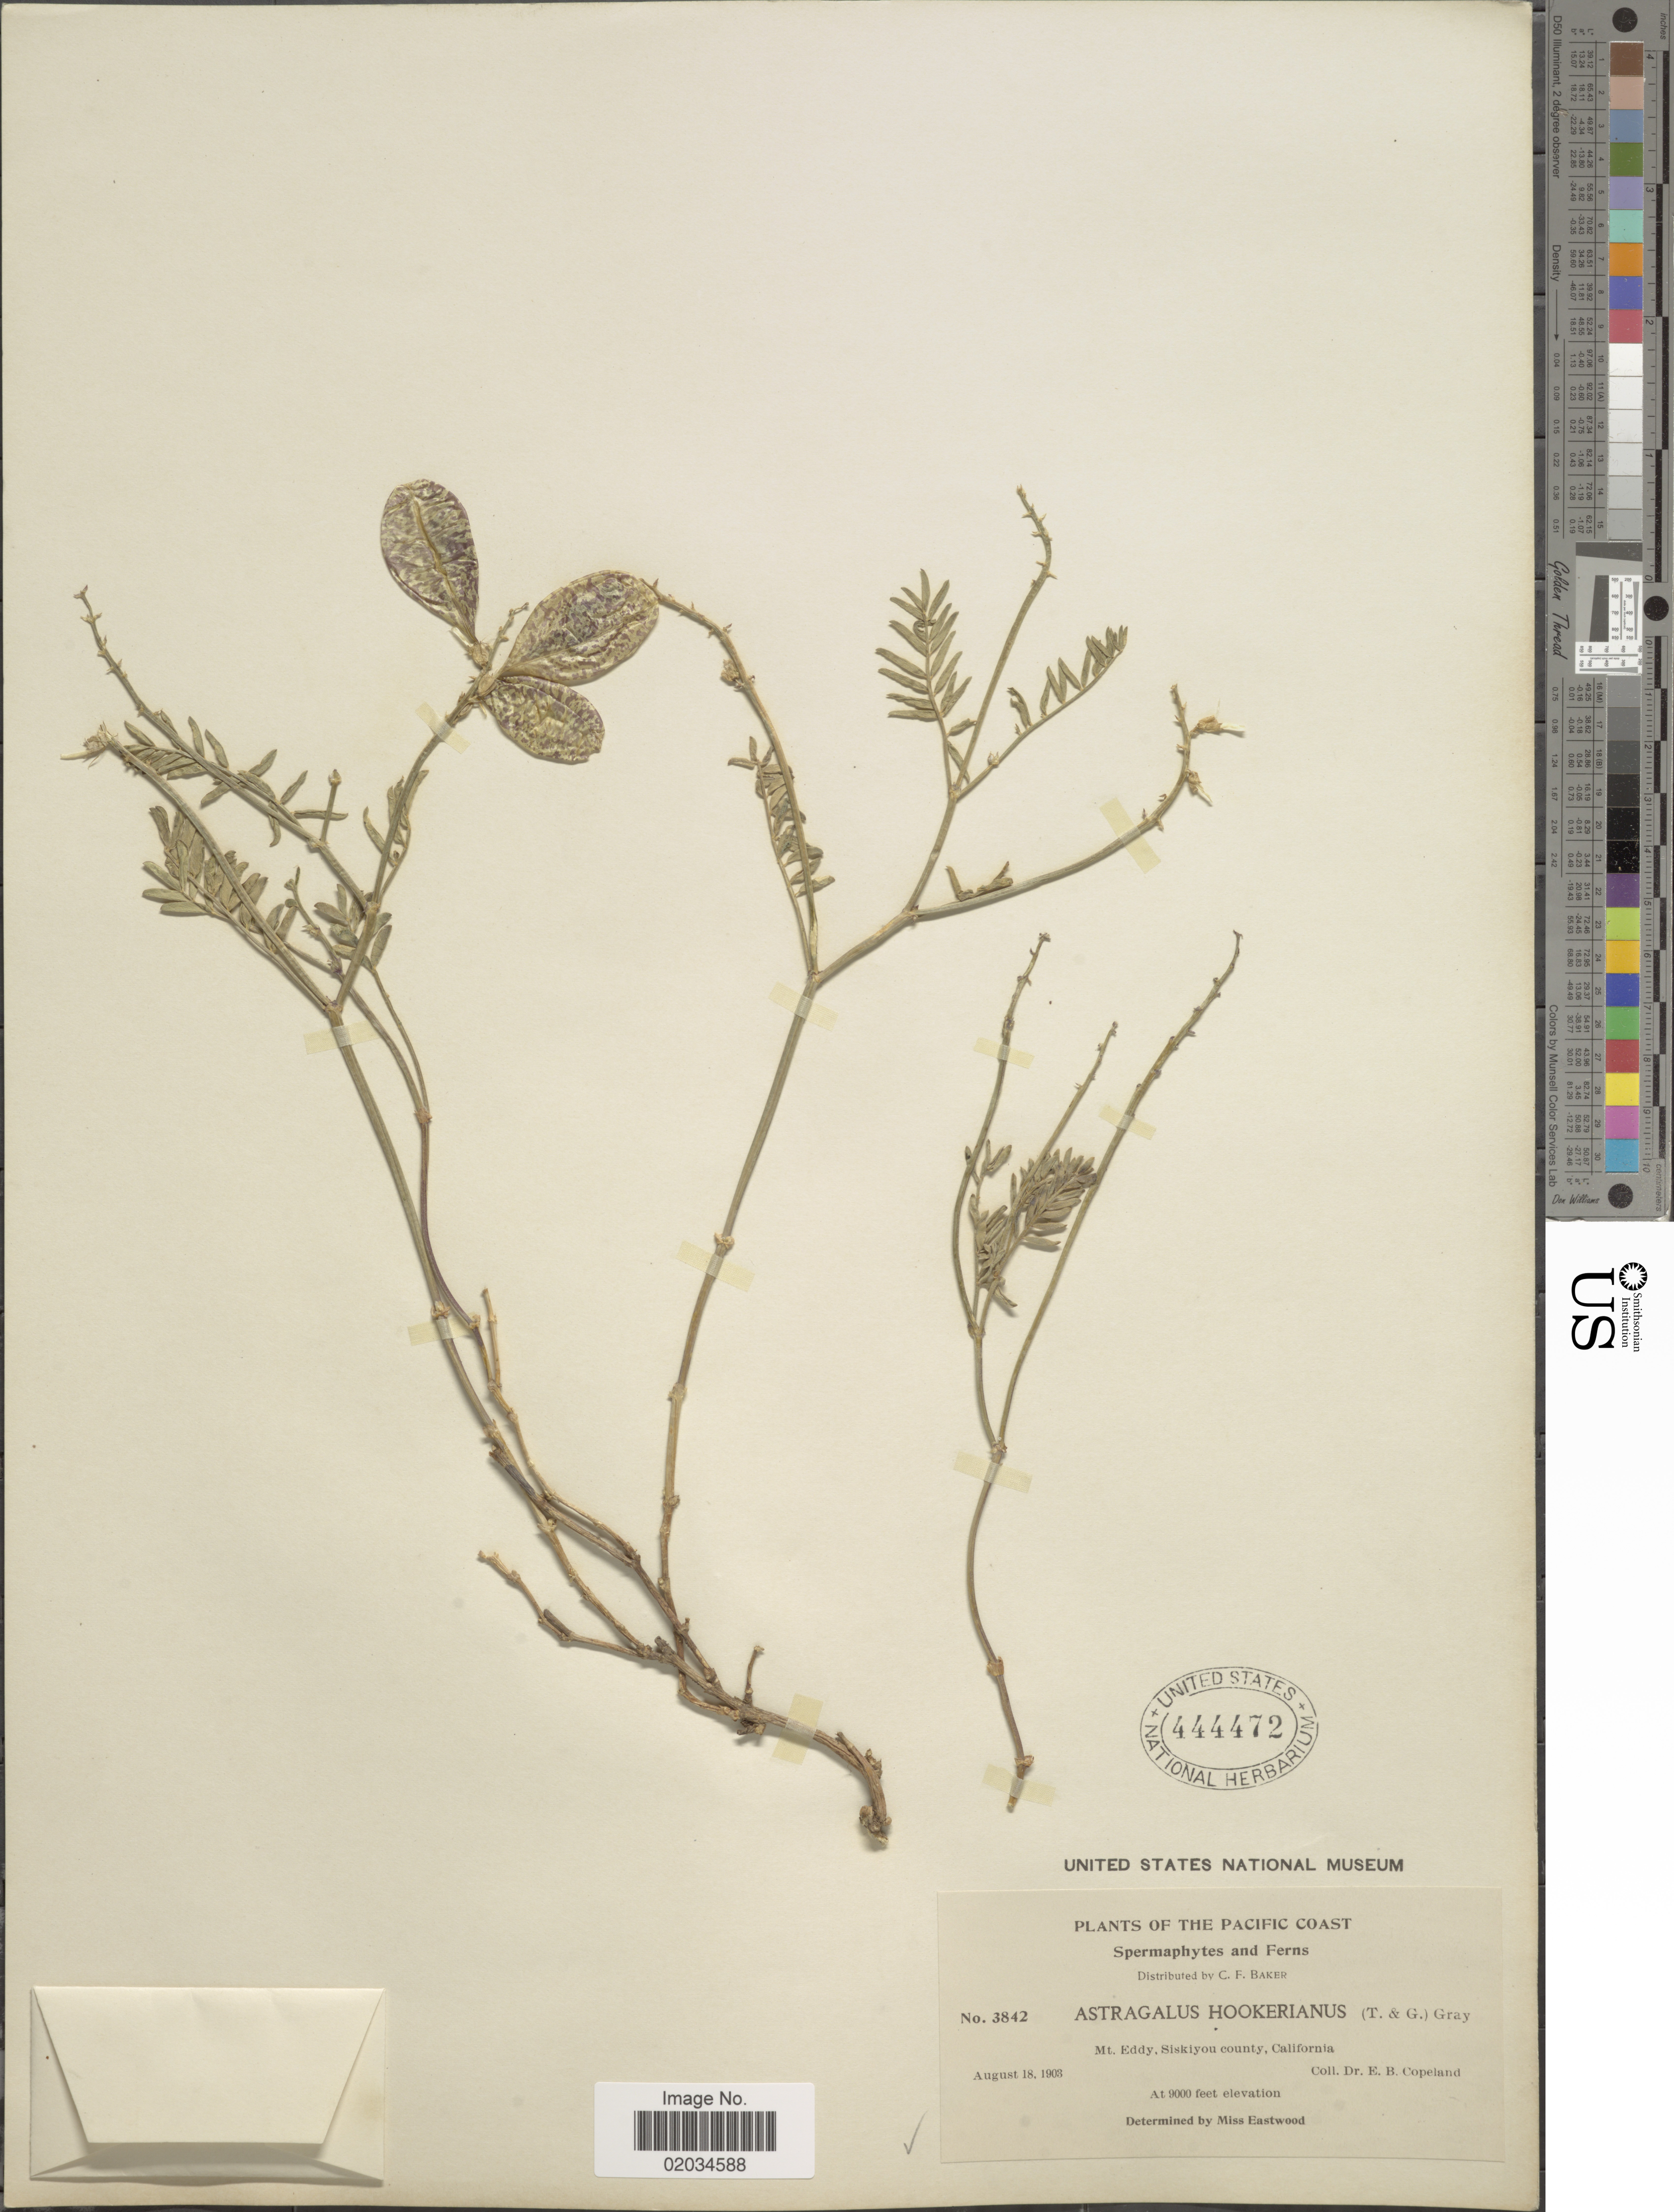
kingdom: Plantae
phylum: Tracheophyta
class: Magnoliopsida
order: Fabales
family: Fabaceae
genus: Astragalus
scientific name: Astragalus siskiyouensis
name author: (Rydb.) J.W. Thomps.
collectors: E. B. Copeland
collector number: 3842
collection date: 1903-08-18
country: United States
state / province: California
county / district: Siskiyou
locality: Pacific Coast, Mt. Eddy, Siskiyou county.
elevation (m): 2743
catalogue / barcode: US 444472